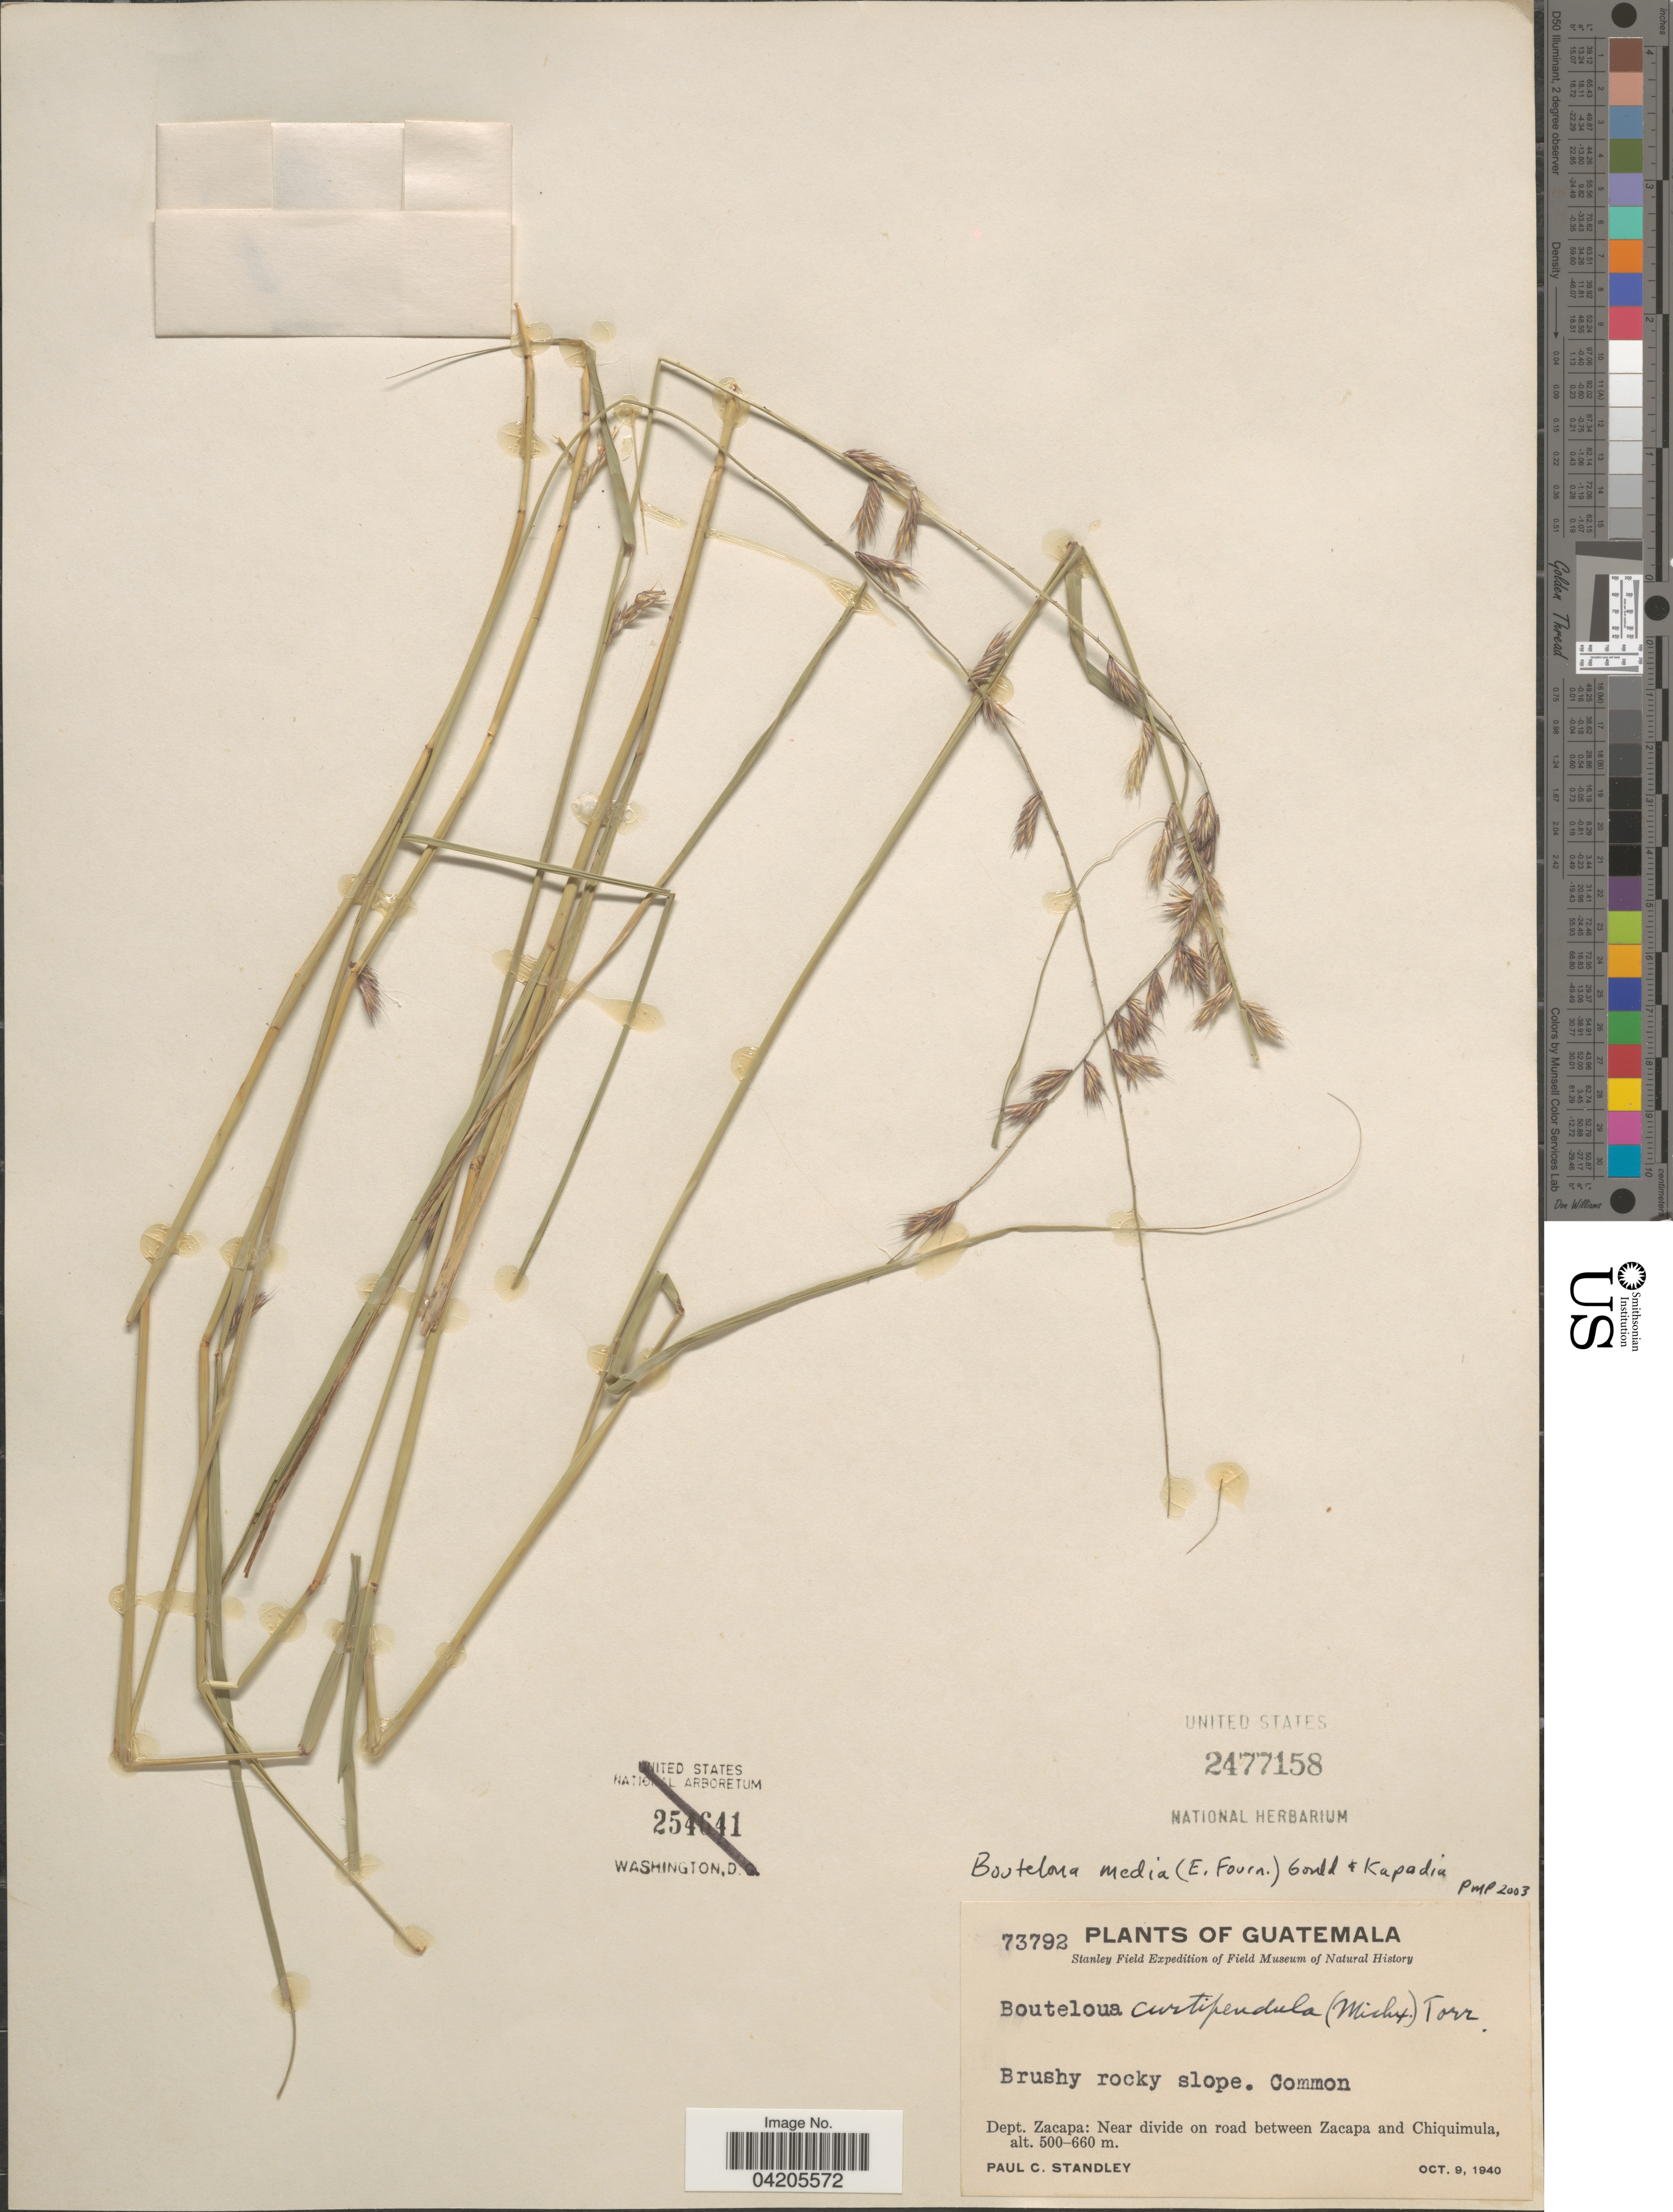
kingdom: Plantae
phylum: Tracheophyta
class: Liliopsida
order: Poales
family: Poaceae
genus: Bouteloua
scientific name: Bouteloua media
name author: (E. Fourn.) Gould & Kapadia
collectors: P. C. Standley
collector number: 73792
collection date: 1940-10-09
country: Guatemala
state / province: Zacapa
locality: Stanley Field Expedition of Field Museum of Natural History. Dept. Zacapa: Near divide on road between Zacapa and Chiquimula.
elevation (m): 500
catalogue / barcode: US 2477158